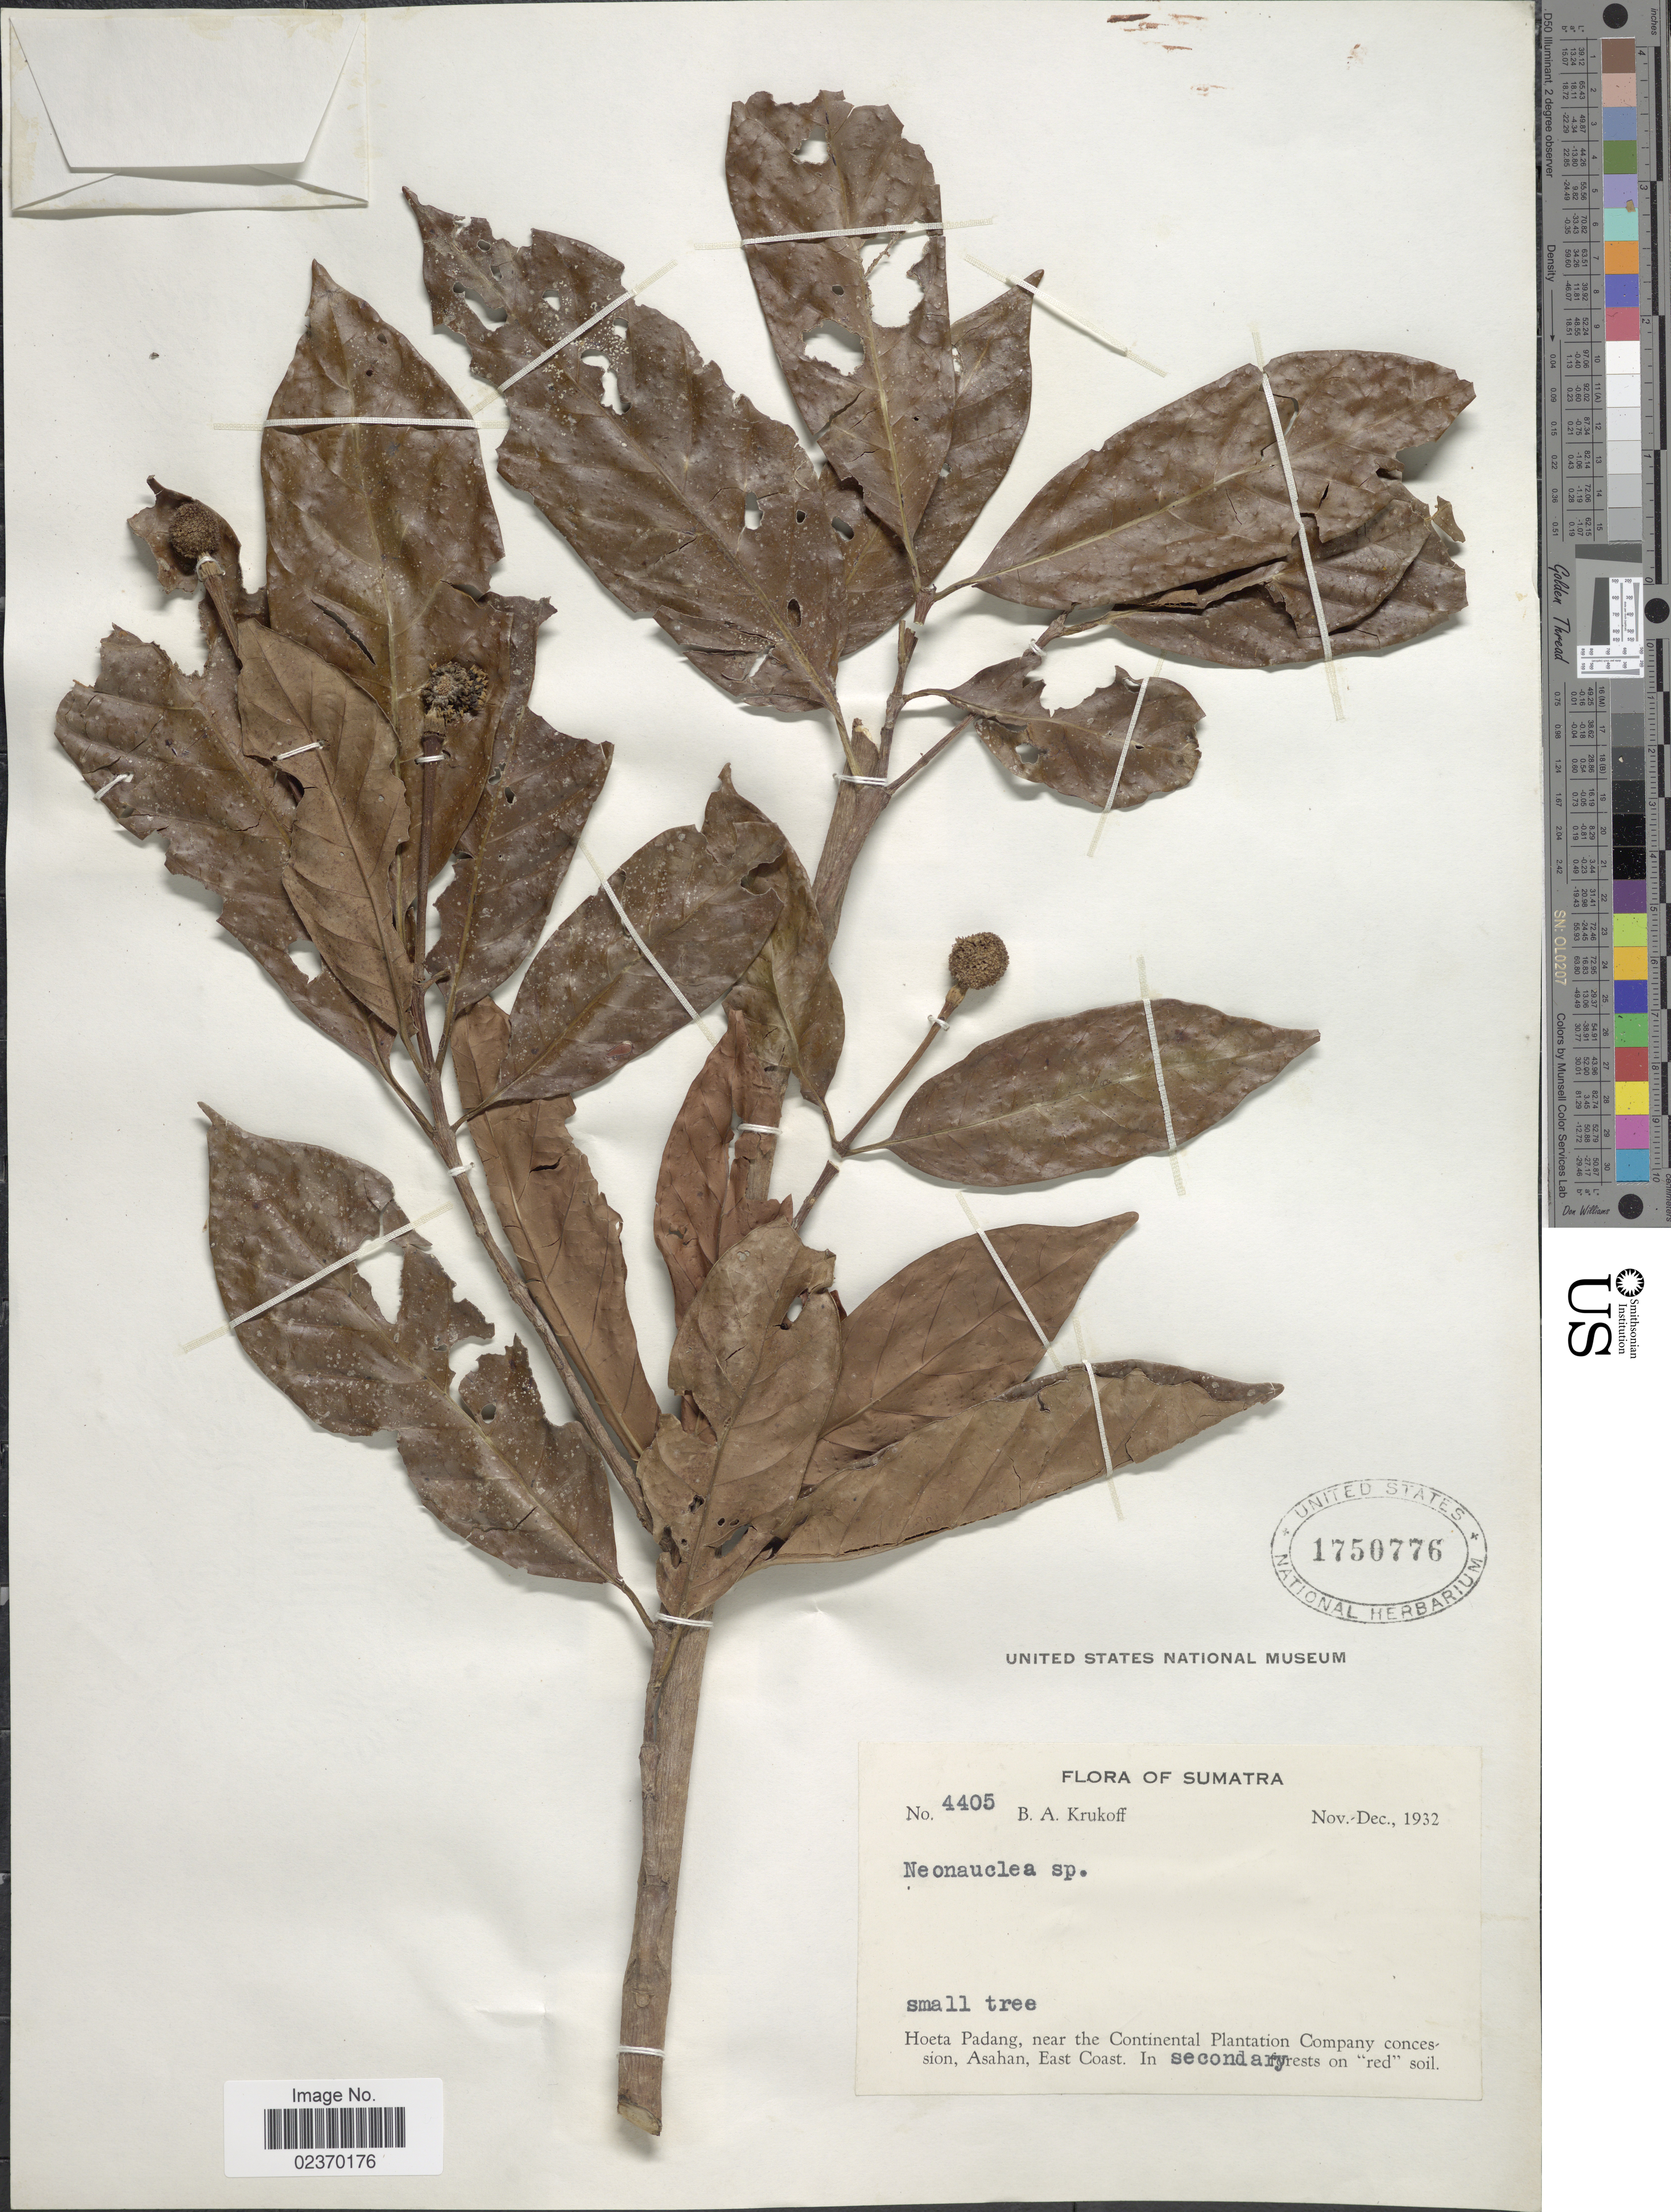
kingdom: Plantae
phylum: Tracheophyta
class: Magnoliopsida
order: Gentianales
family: Rubiaceae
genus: Neonauclea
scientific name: Neonauclea sp.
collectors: B. A. Krukoff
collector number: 4405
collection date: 1932-11/1932-12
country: Indonesia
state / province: Sumatra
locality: Hoeta Padang, near the Continental Plantation Company concession, Asahan, East Coast. In secondary [illegible text] rests on 'red' soil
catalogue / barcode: US 1750776